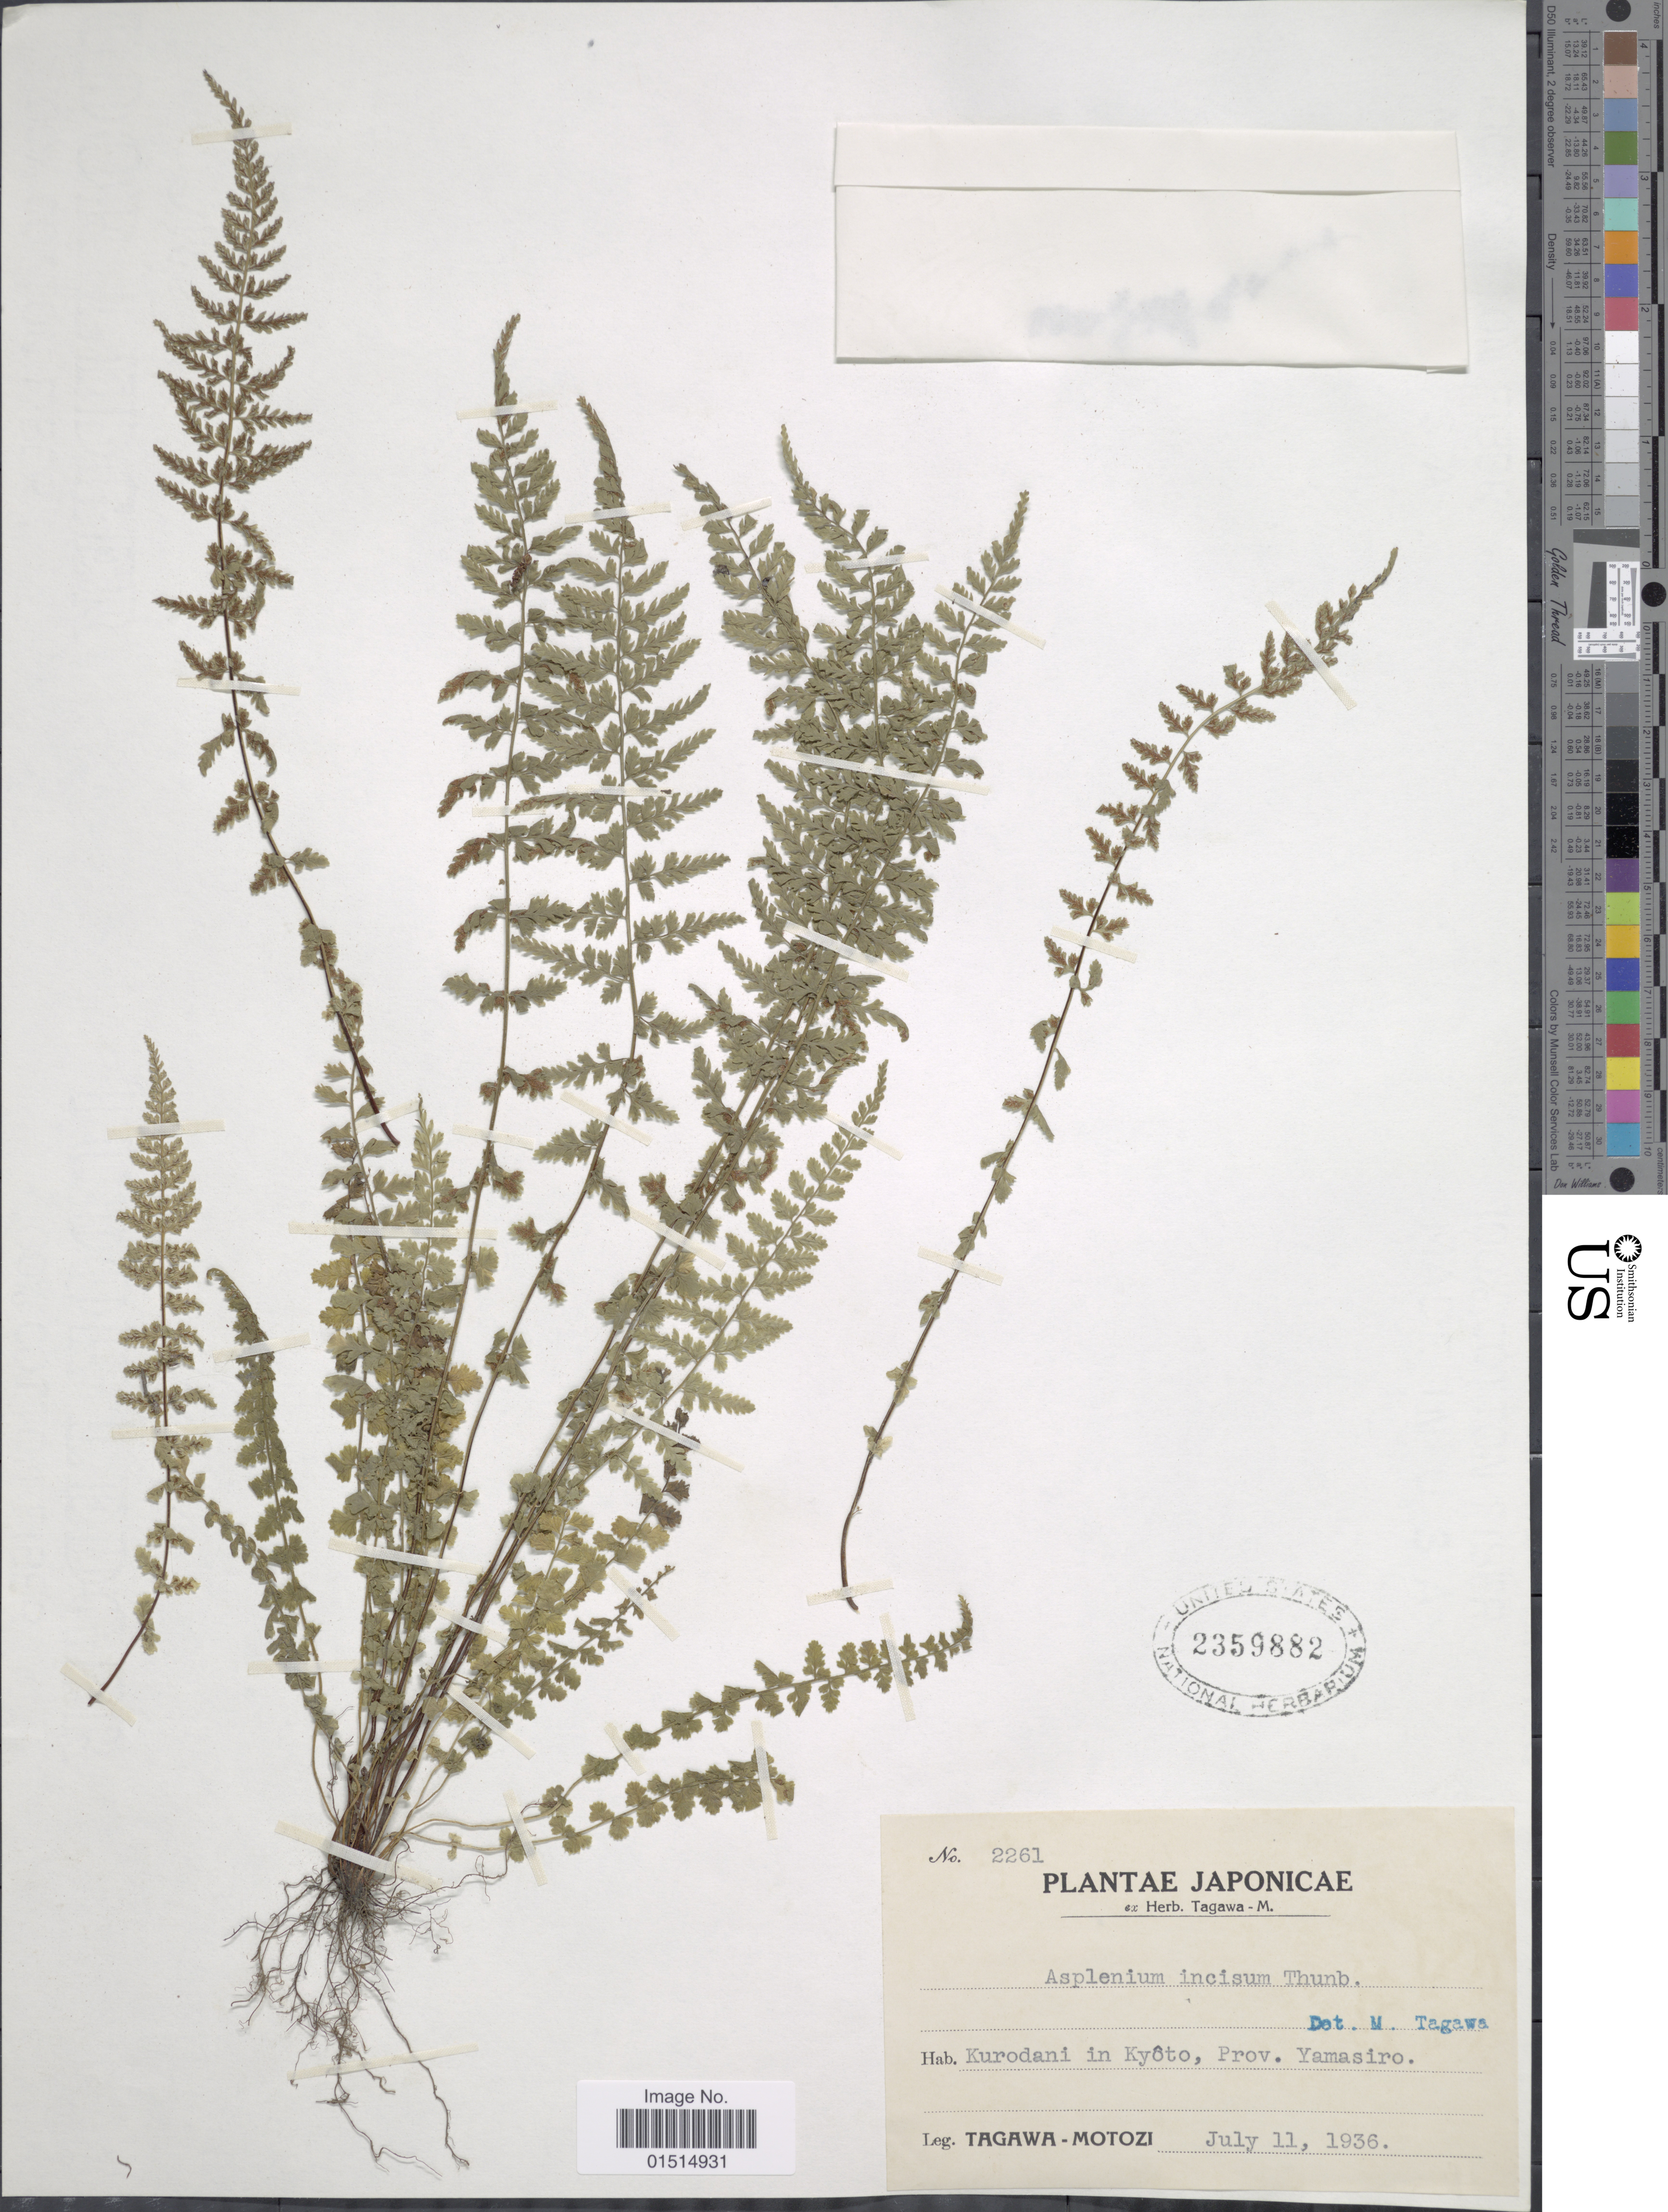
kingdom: Plantae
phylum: Tracheophyta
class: Polypodiopsida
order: Polypodiales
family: Aspleniaceae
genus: Asplenium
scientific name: Asplenium incisum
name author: Thunb.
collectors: M. Tagawa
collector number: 2261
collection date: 1936-07-11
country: Japan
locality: Kurodani in Kyoto, prov. Yamasiro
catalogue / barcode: US 2359882